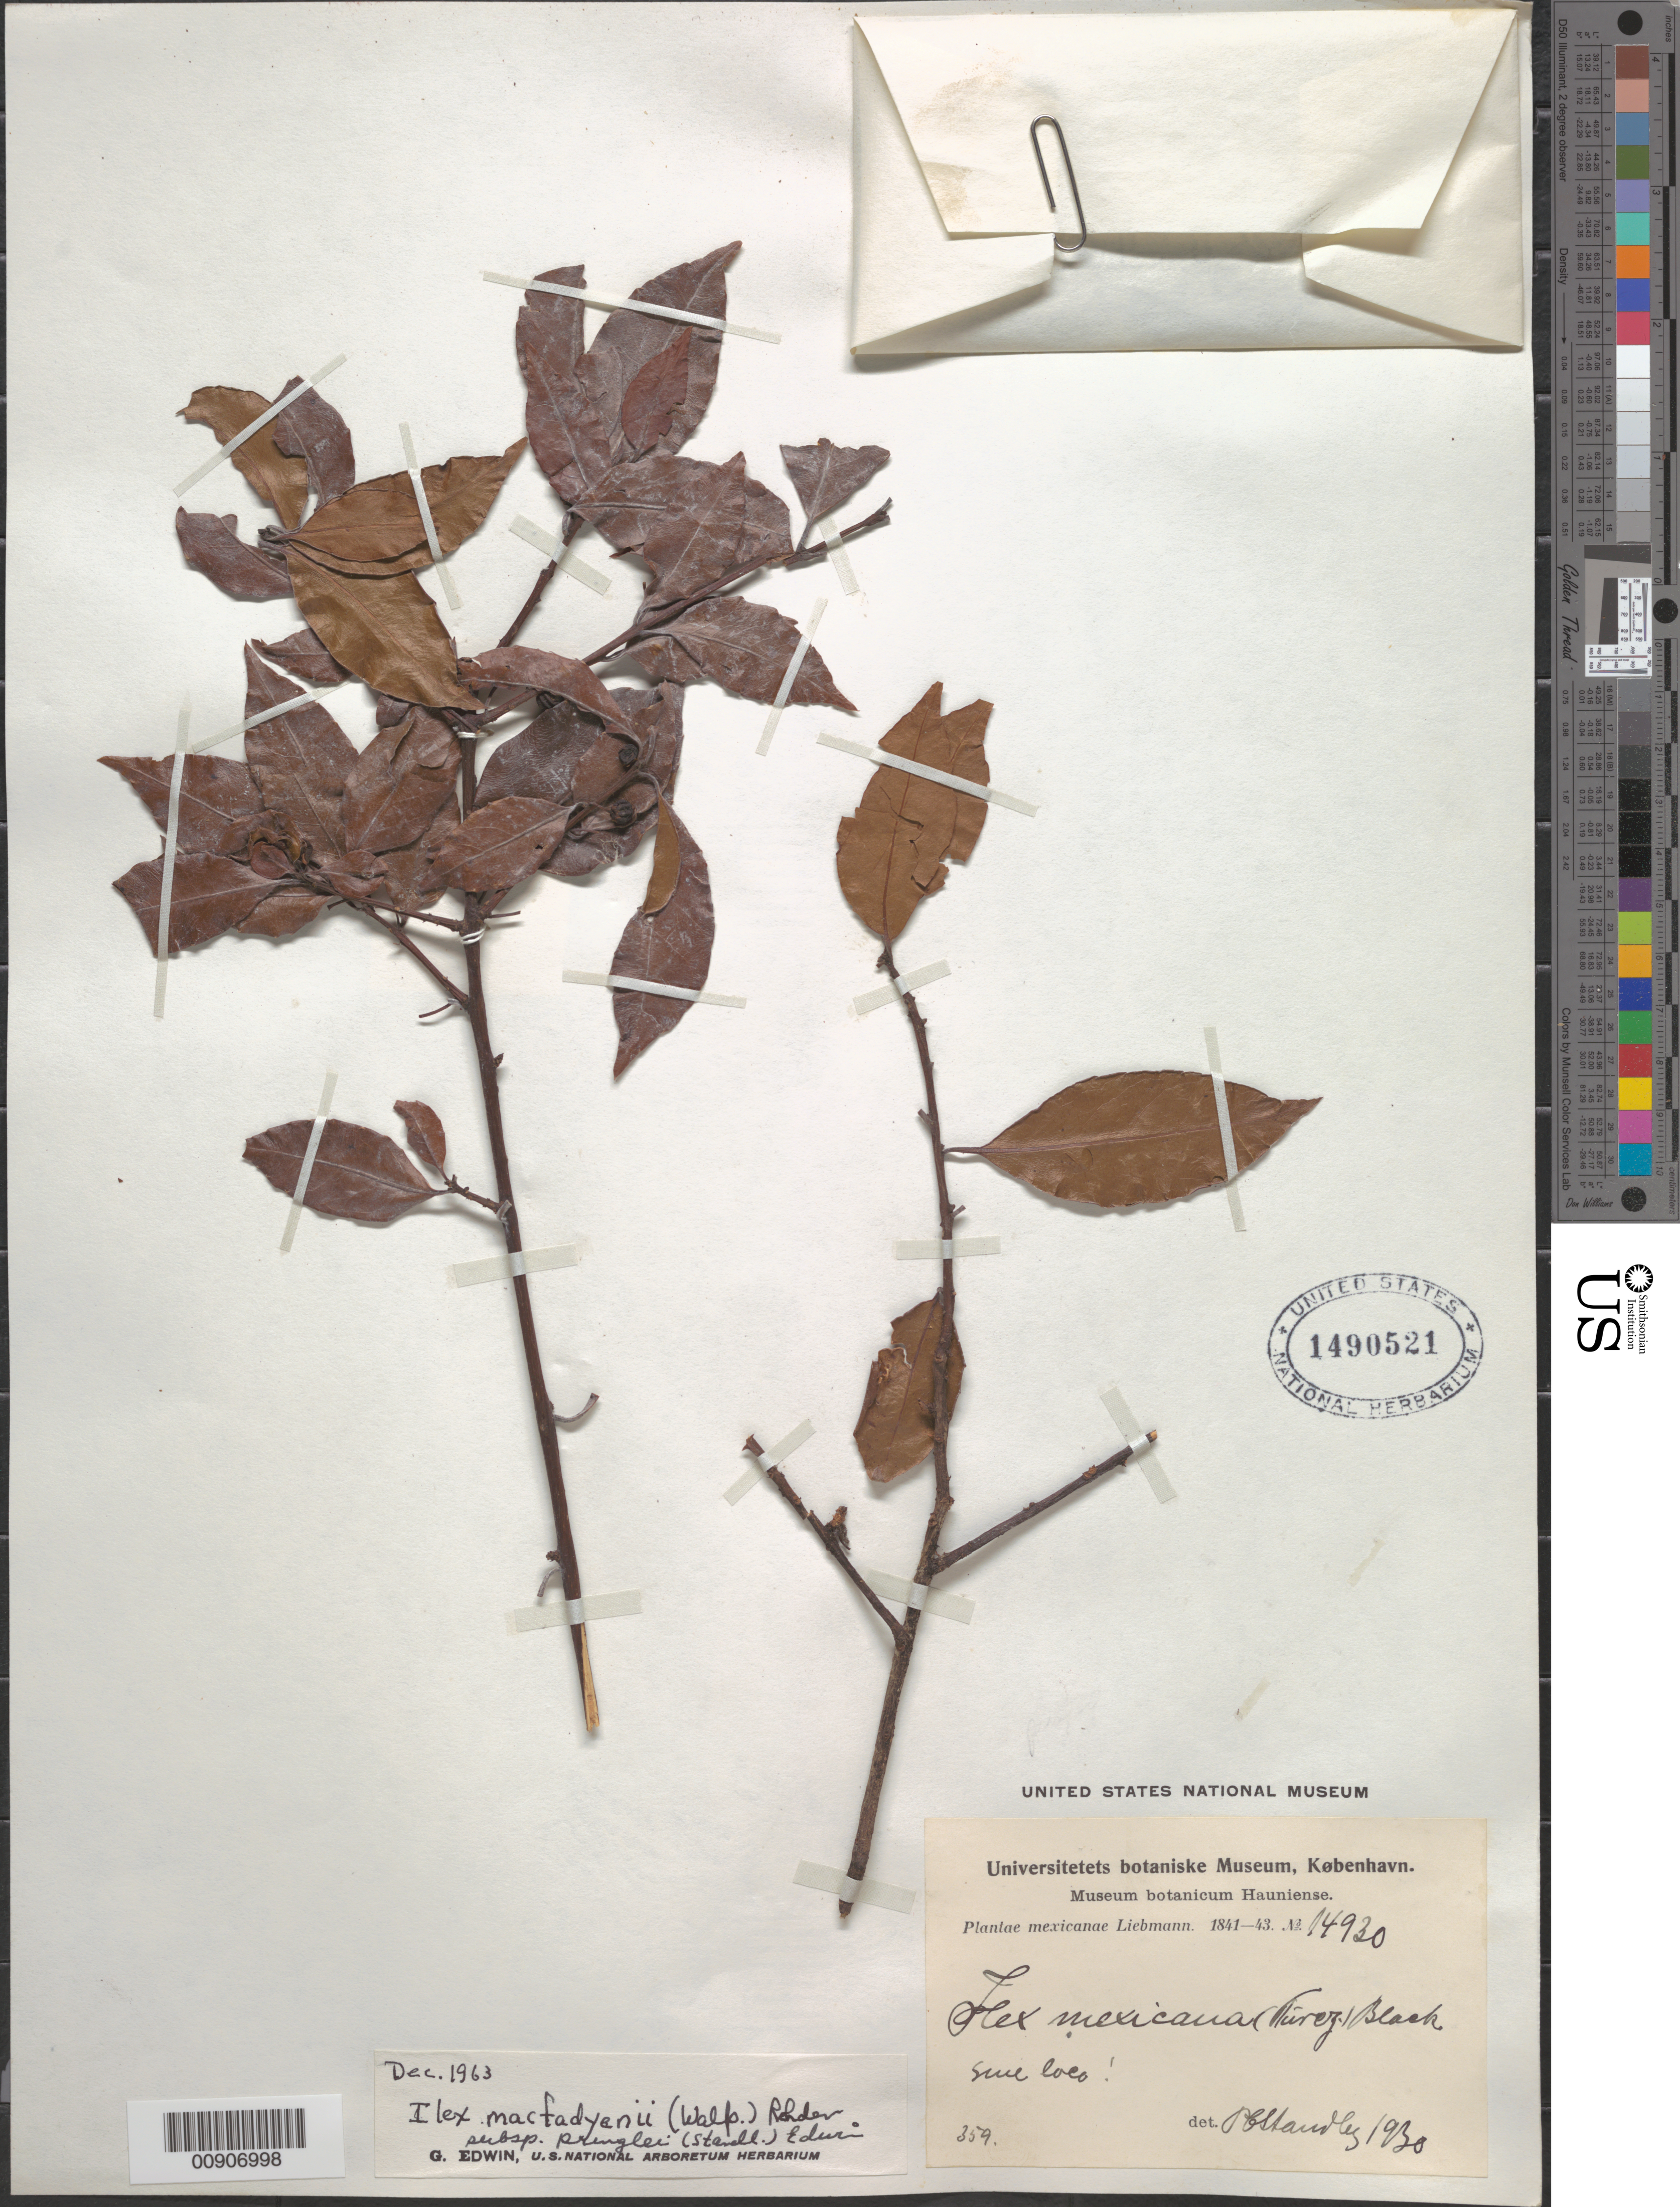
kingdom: Plantae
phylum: Tracheophyta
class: Magnoliopsida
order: Aquifoliales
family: Aquifoliaceae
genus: Ilex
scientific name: Ilex liebmannii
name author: Standl.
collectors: F. M. Liebmann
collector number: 14930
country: Mexico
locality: Mexico.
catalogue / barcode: US 1490521